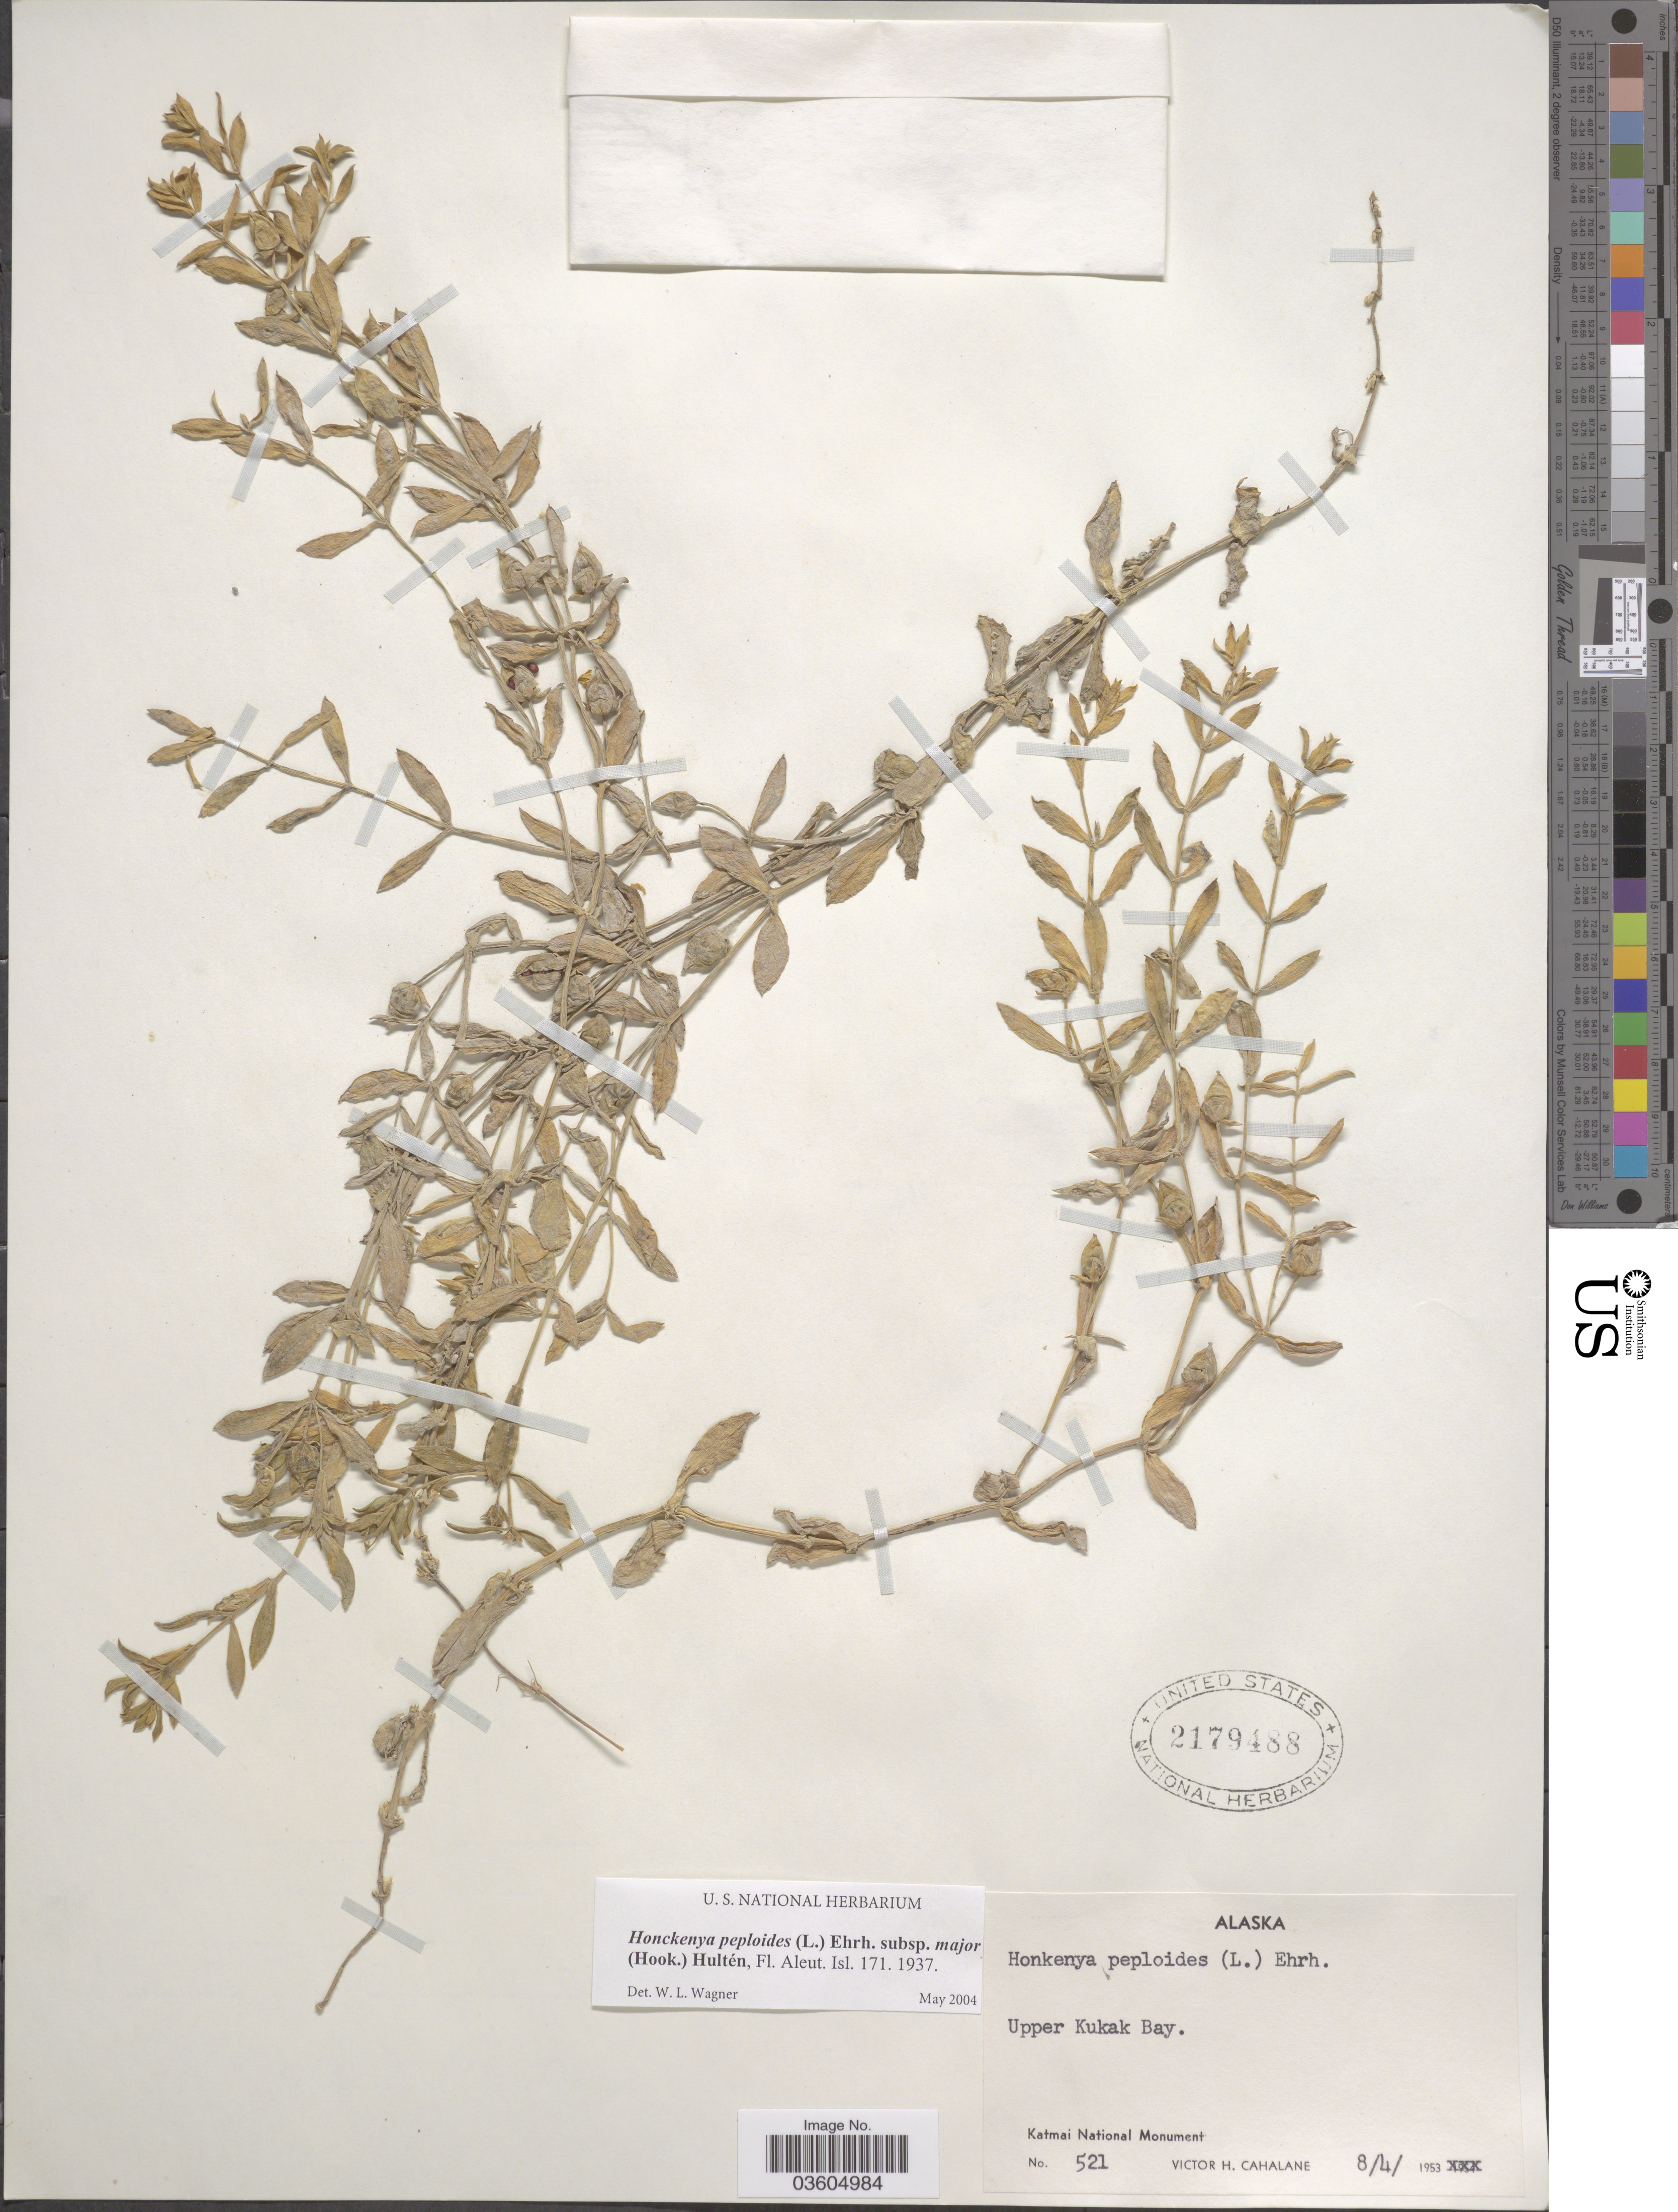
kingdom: Plantae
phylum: Tracheophyta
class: Magnoliopsida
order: Caryophyllales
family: Caryophyllaceae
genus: Honckenya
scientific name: Honckenya peploides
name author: (L.) Ehrh.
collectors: V. Cahalane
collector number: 521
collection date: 1953-08-04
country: United States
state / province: Alaska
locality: Upper Kukak Bay. Katmai National Monument.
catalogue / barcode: US 2179488